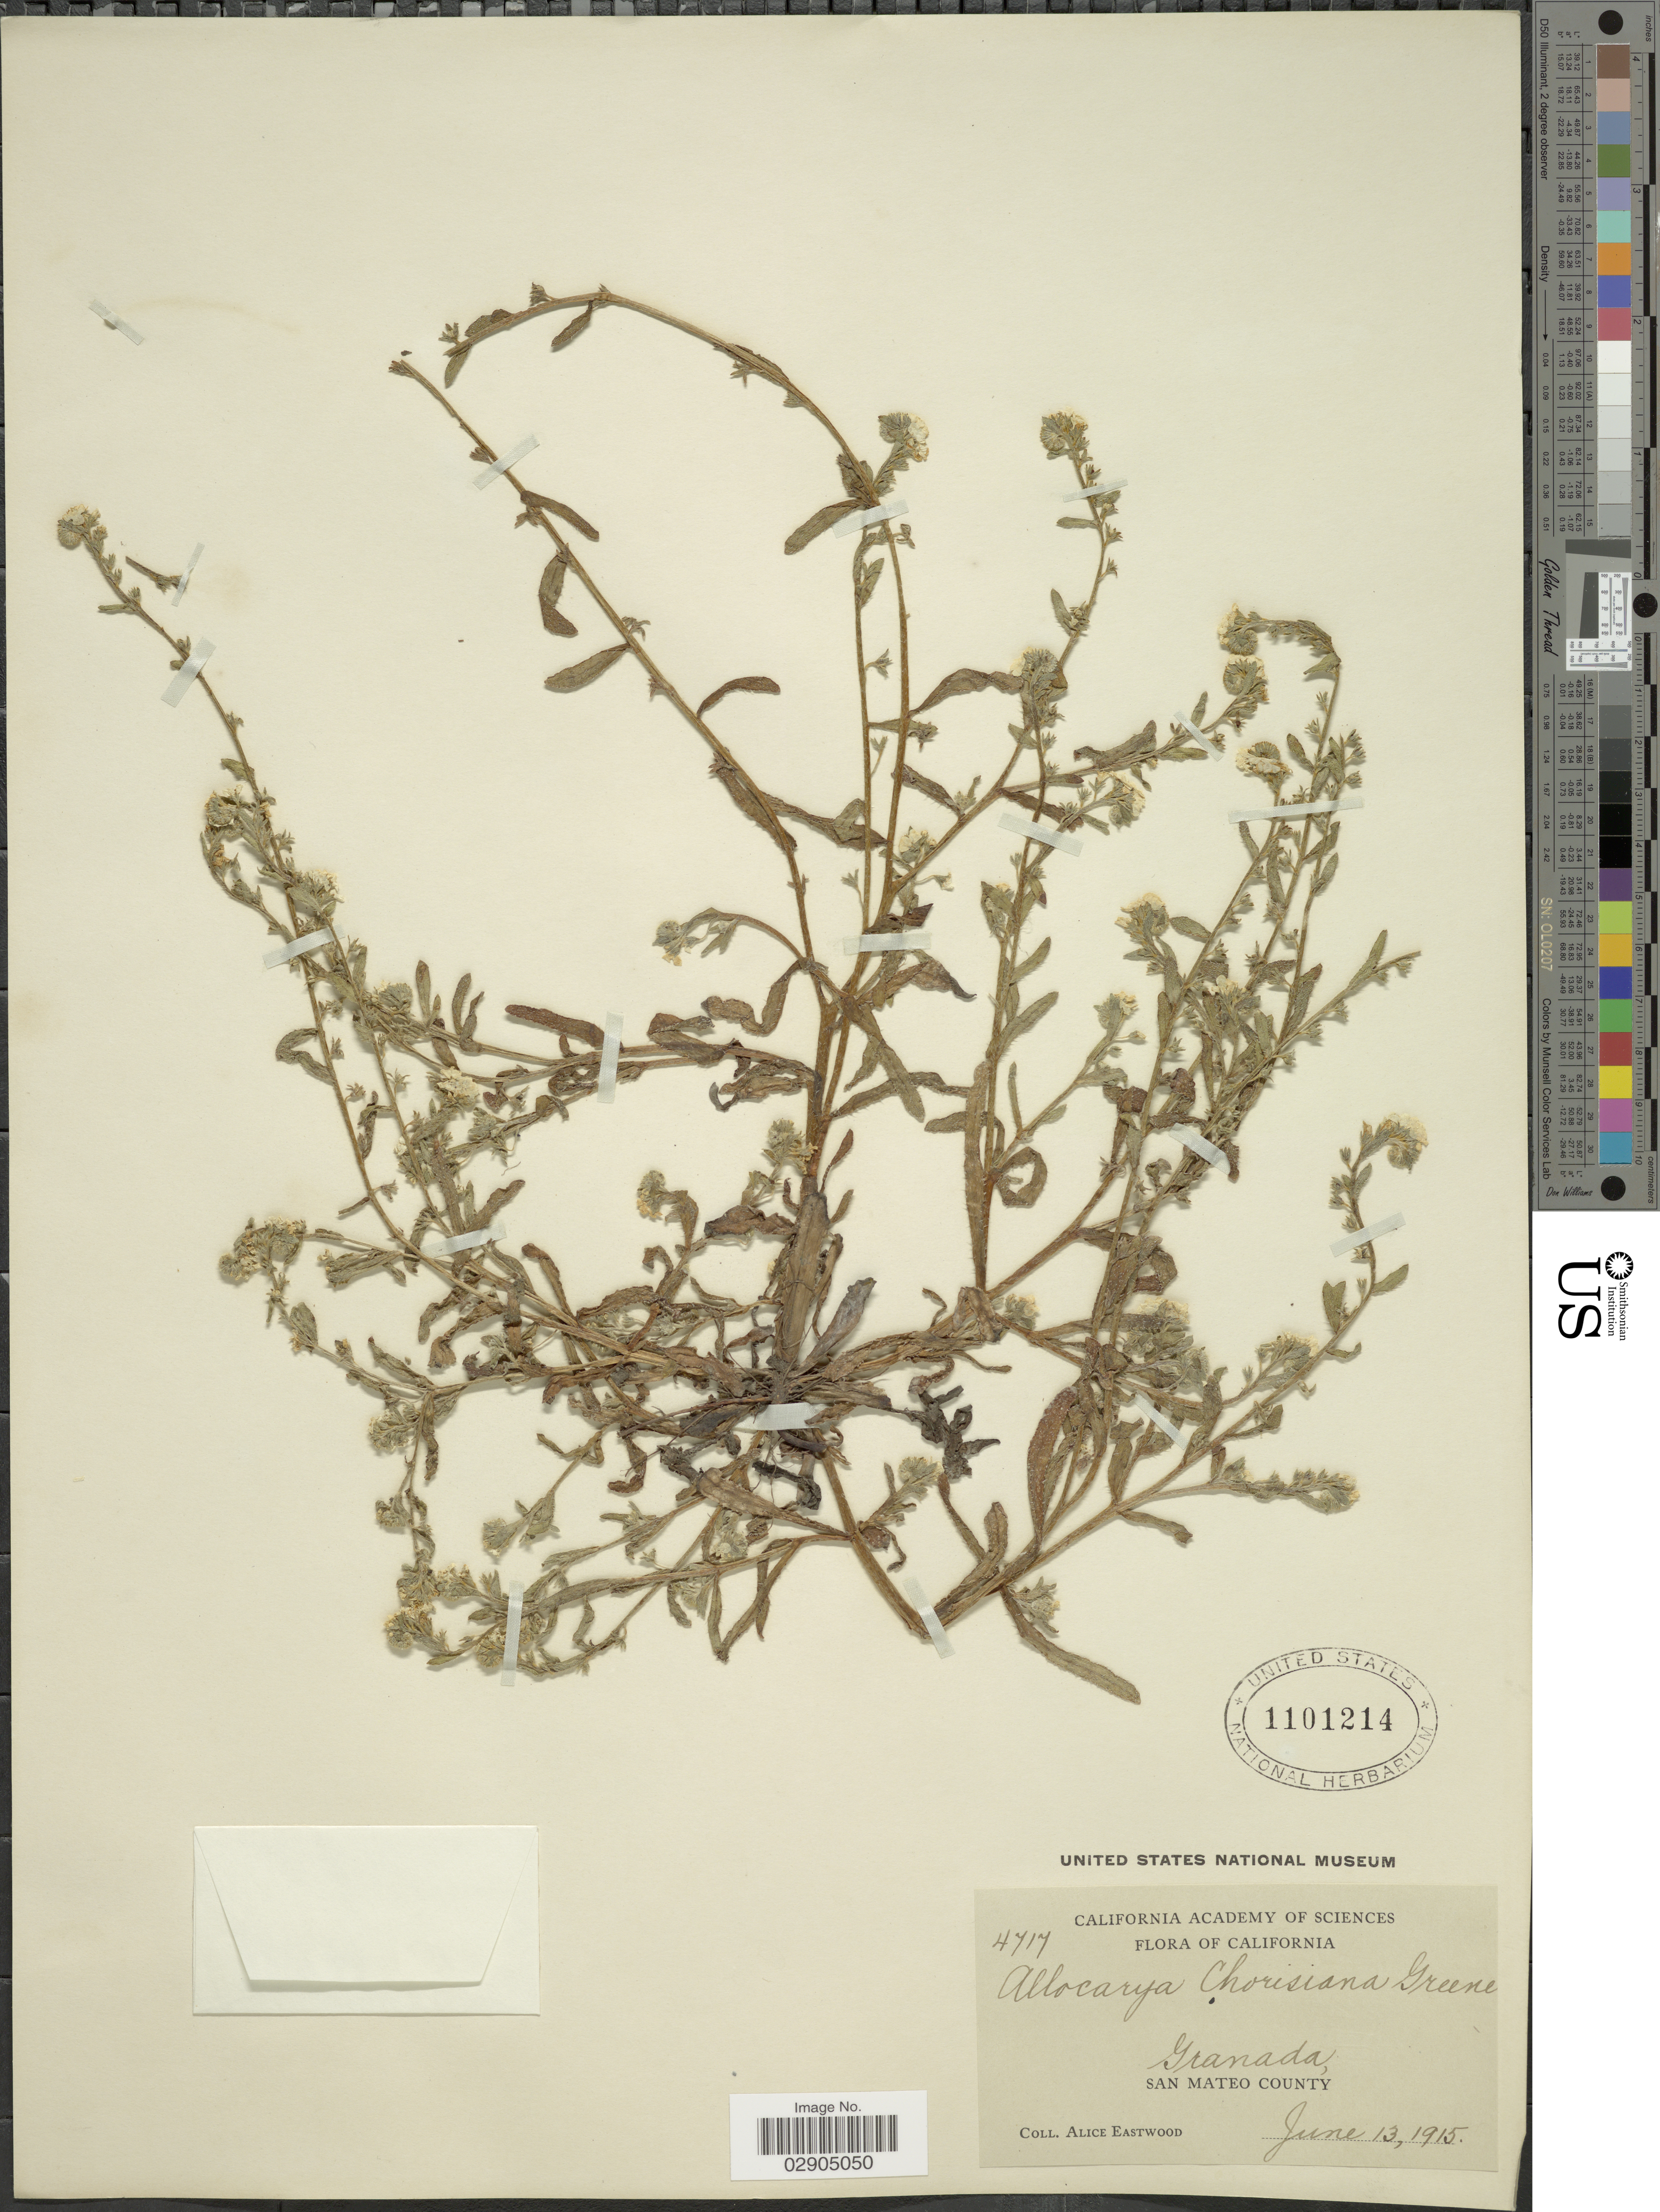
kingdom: Plantae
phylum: Tracheophyta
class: Magnoliopsida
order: Boraginales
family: Boraginaceae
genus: Allocarya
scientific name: Allocarya chorisiana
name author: (Cham. & Schltdl.) Greene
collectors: A. Eastwood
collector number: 4717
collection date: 1915-06-13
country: United States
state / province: California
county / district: San Mateo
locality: Granada. San Mateo County.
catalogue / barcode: US 1101214